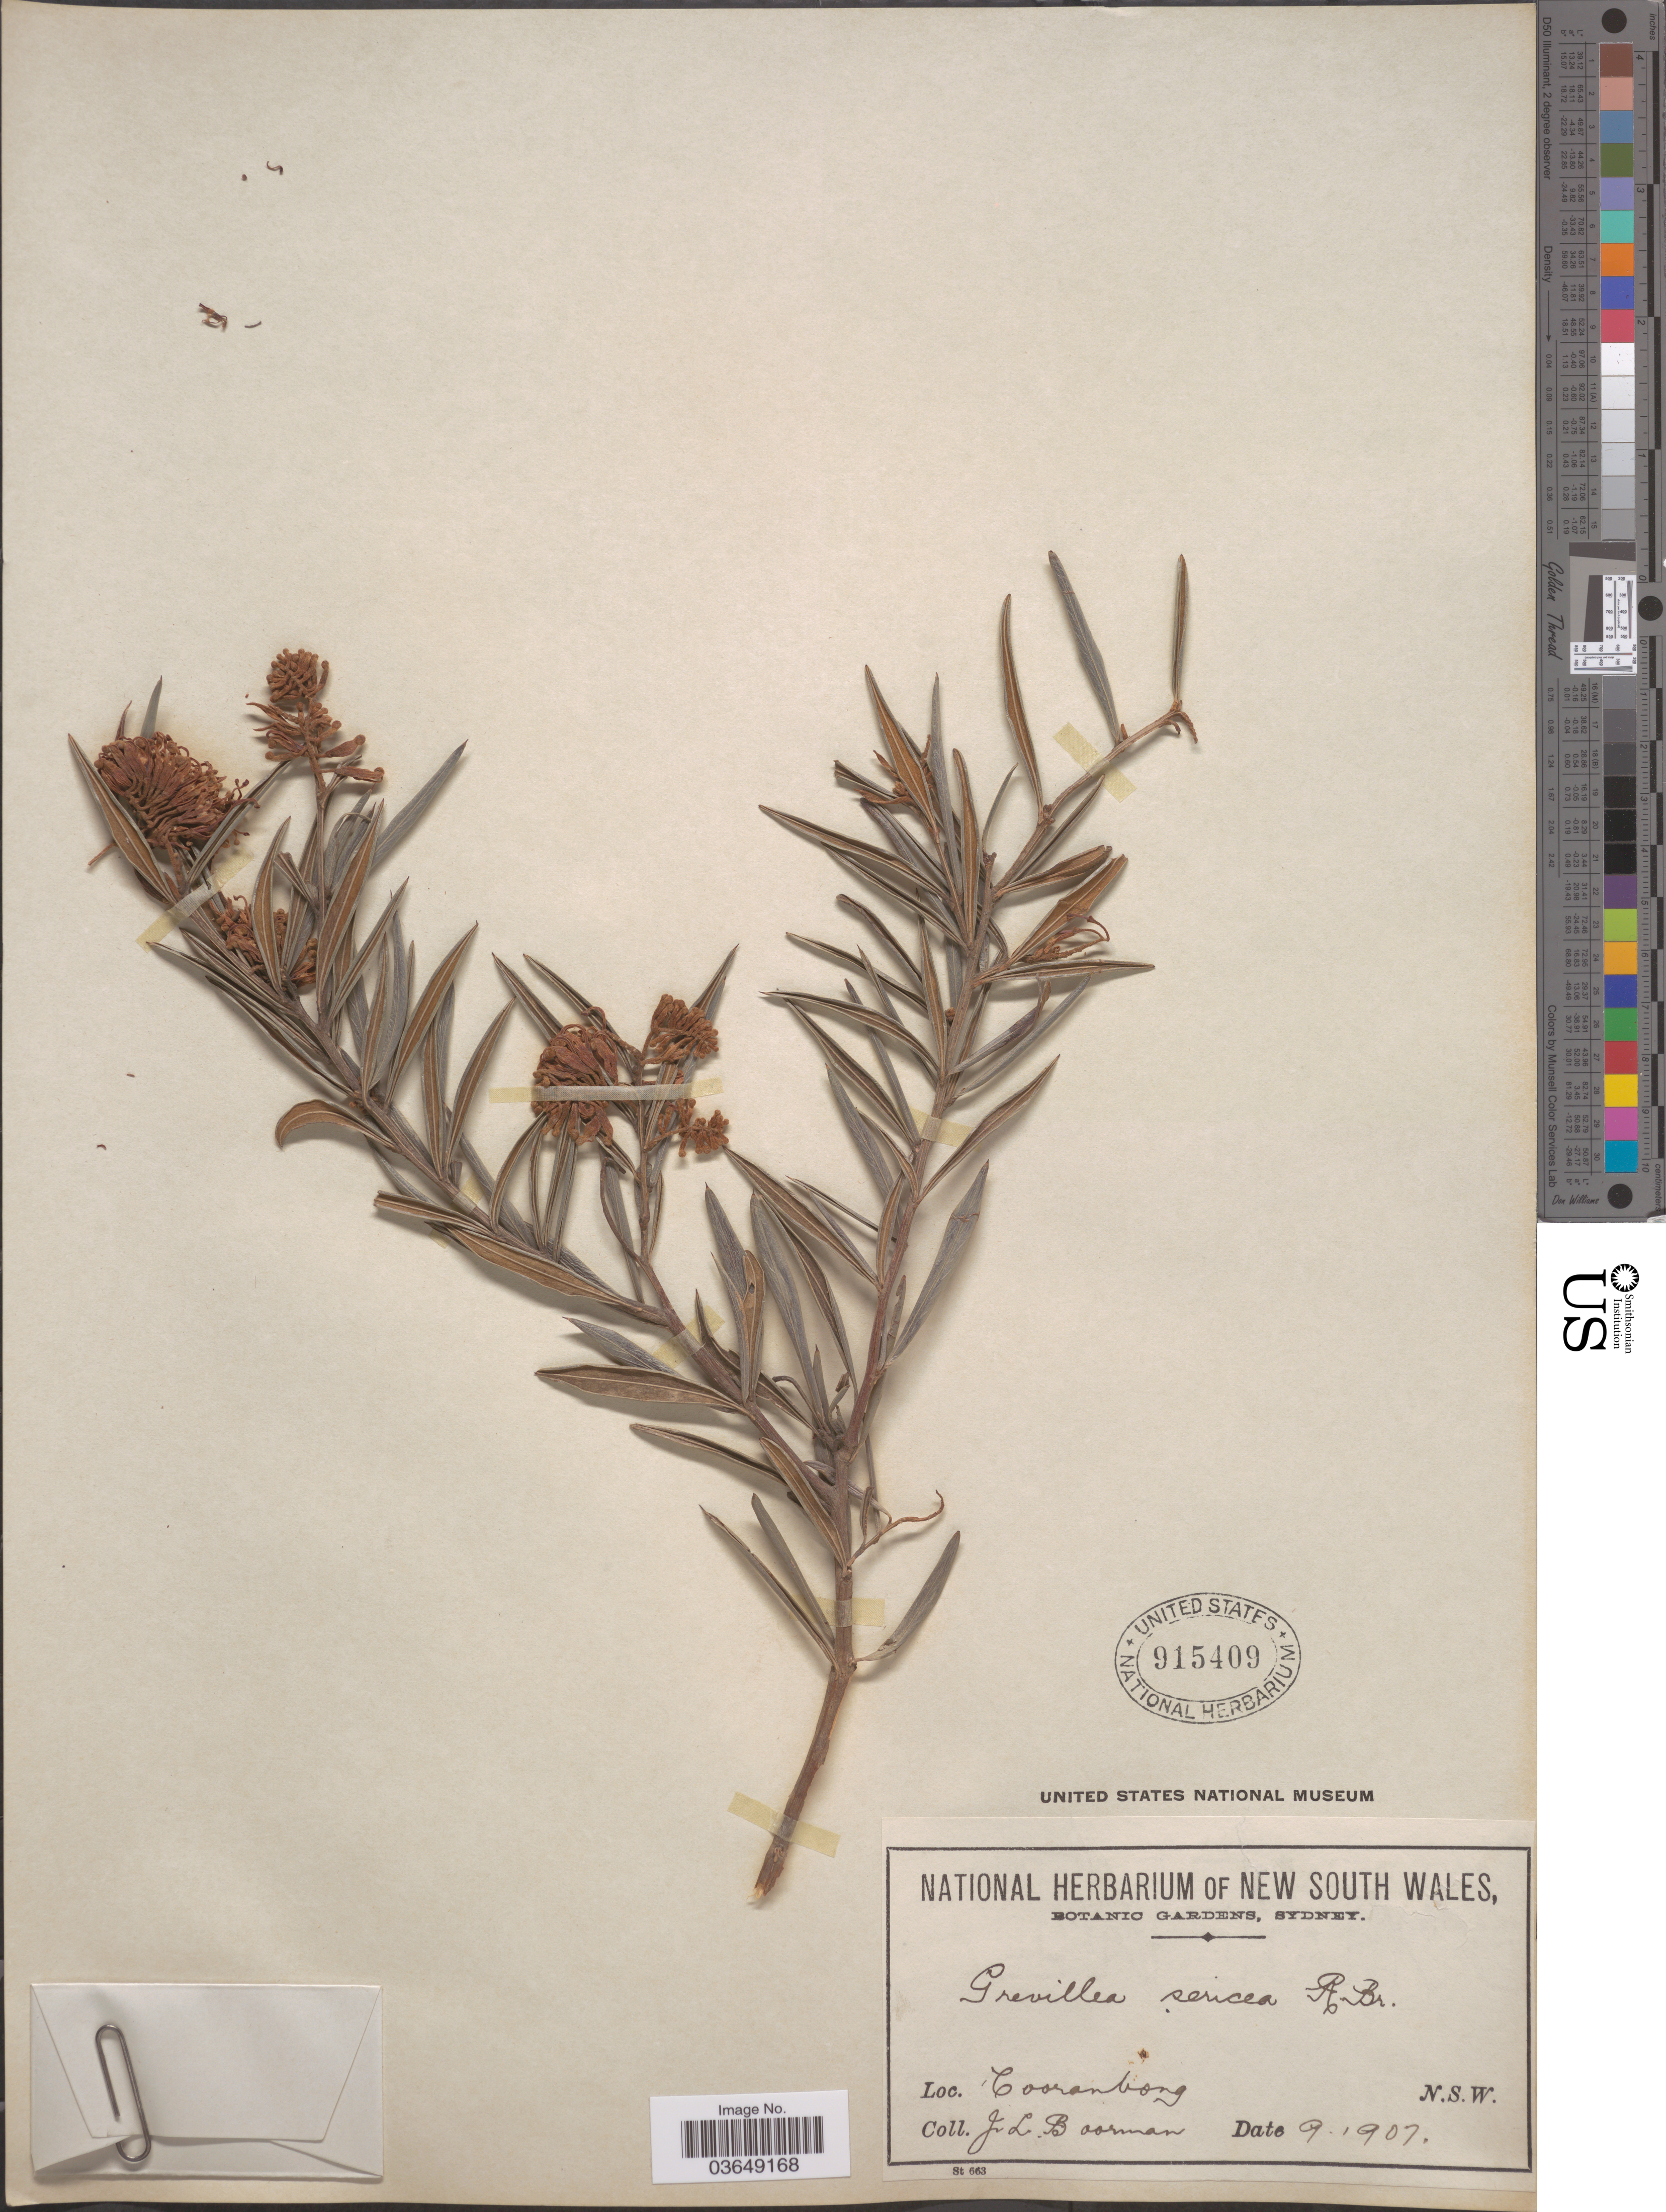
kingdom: Plantae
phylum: Tracheophyta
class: Magnoliopsida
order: Proteales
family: Proteaceae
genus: Grevillea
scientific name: Grevillea sericea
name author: (Sm.) R. Br.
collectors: J. Boorman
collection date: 1907-09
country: Australia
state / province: New South Wales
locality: Cooranbong.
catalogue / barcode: US 915409